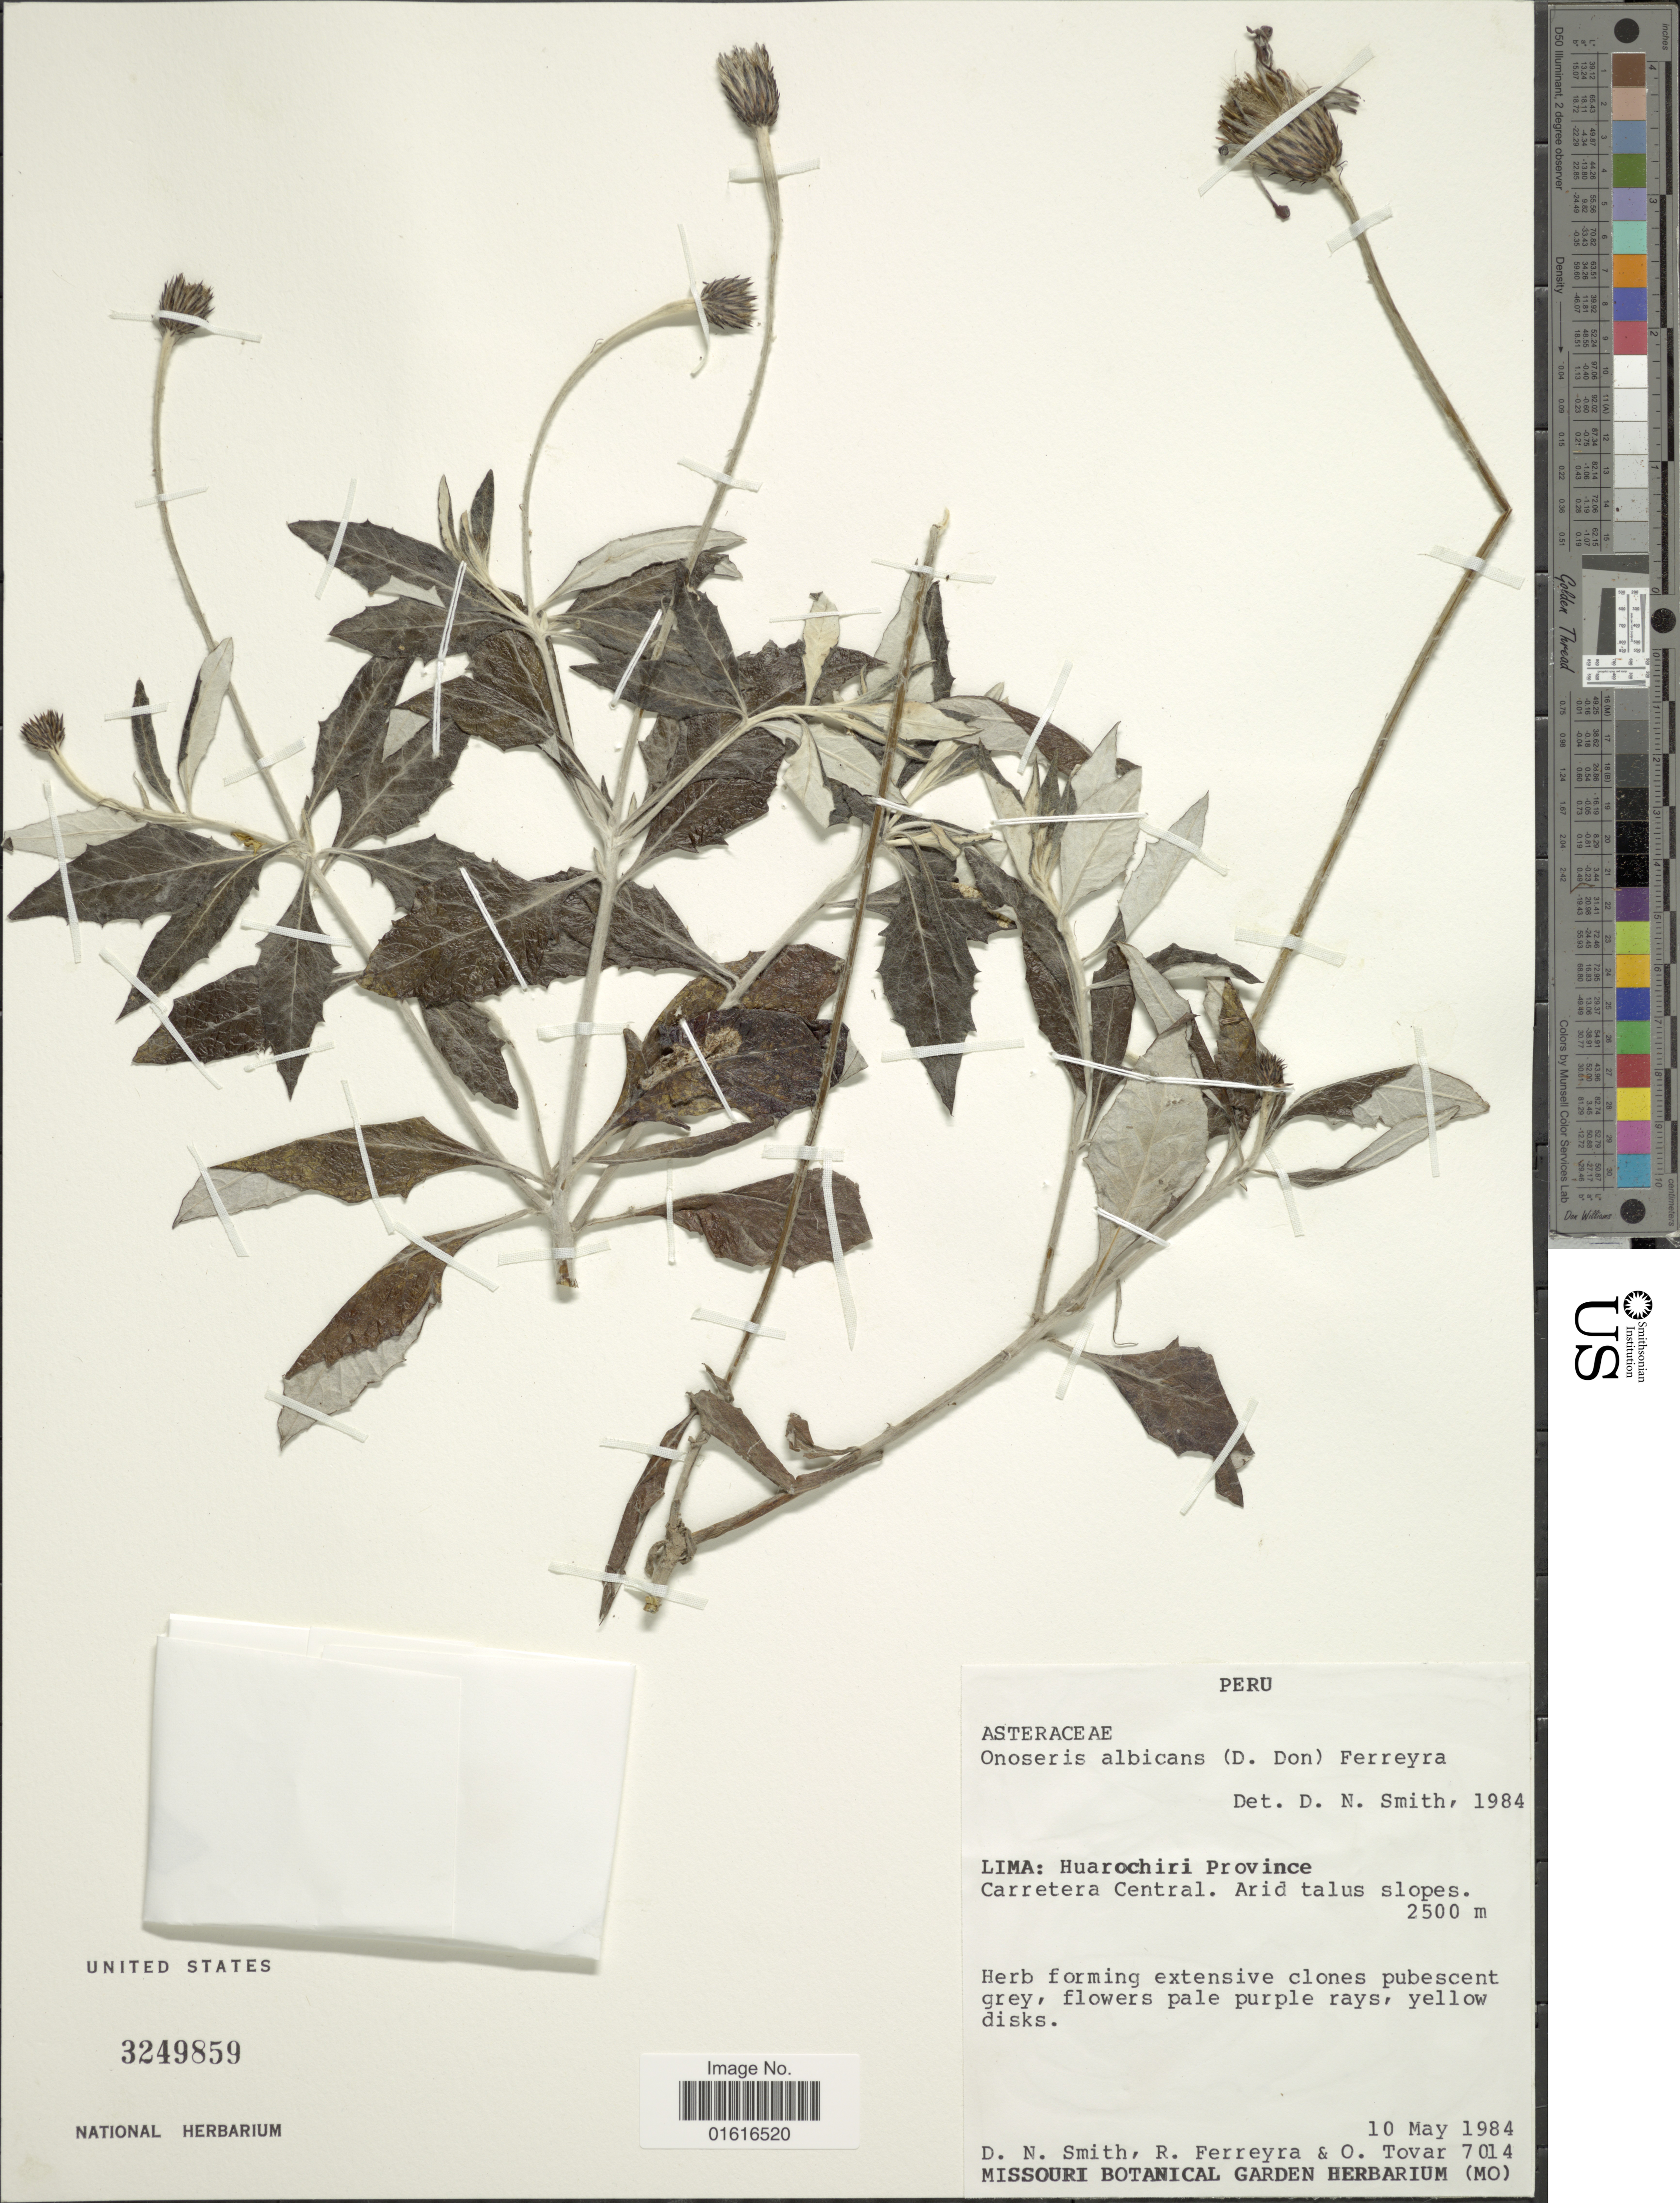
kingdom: Plantae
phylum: Tracheophyta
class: Magnoliopsida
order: Asterales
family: Asteraceae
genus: Onoseris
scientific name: Onoseris albicans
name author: (D. Don) Ferreyra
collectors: D. Smith, R. A. Ferreyra & Ó. Tovar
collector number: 7014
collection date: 1984-05-10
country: Peru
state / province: Lima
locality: Huarochiri Province, Carretera Central. Arid talus slope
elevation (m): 2500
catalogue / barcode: US 3249859